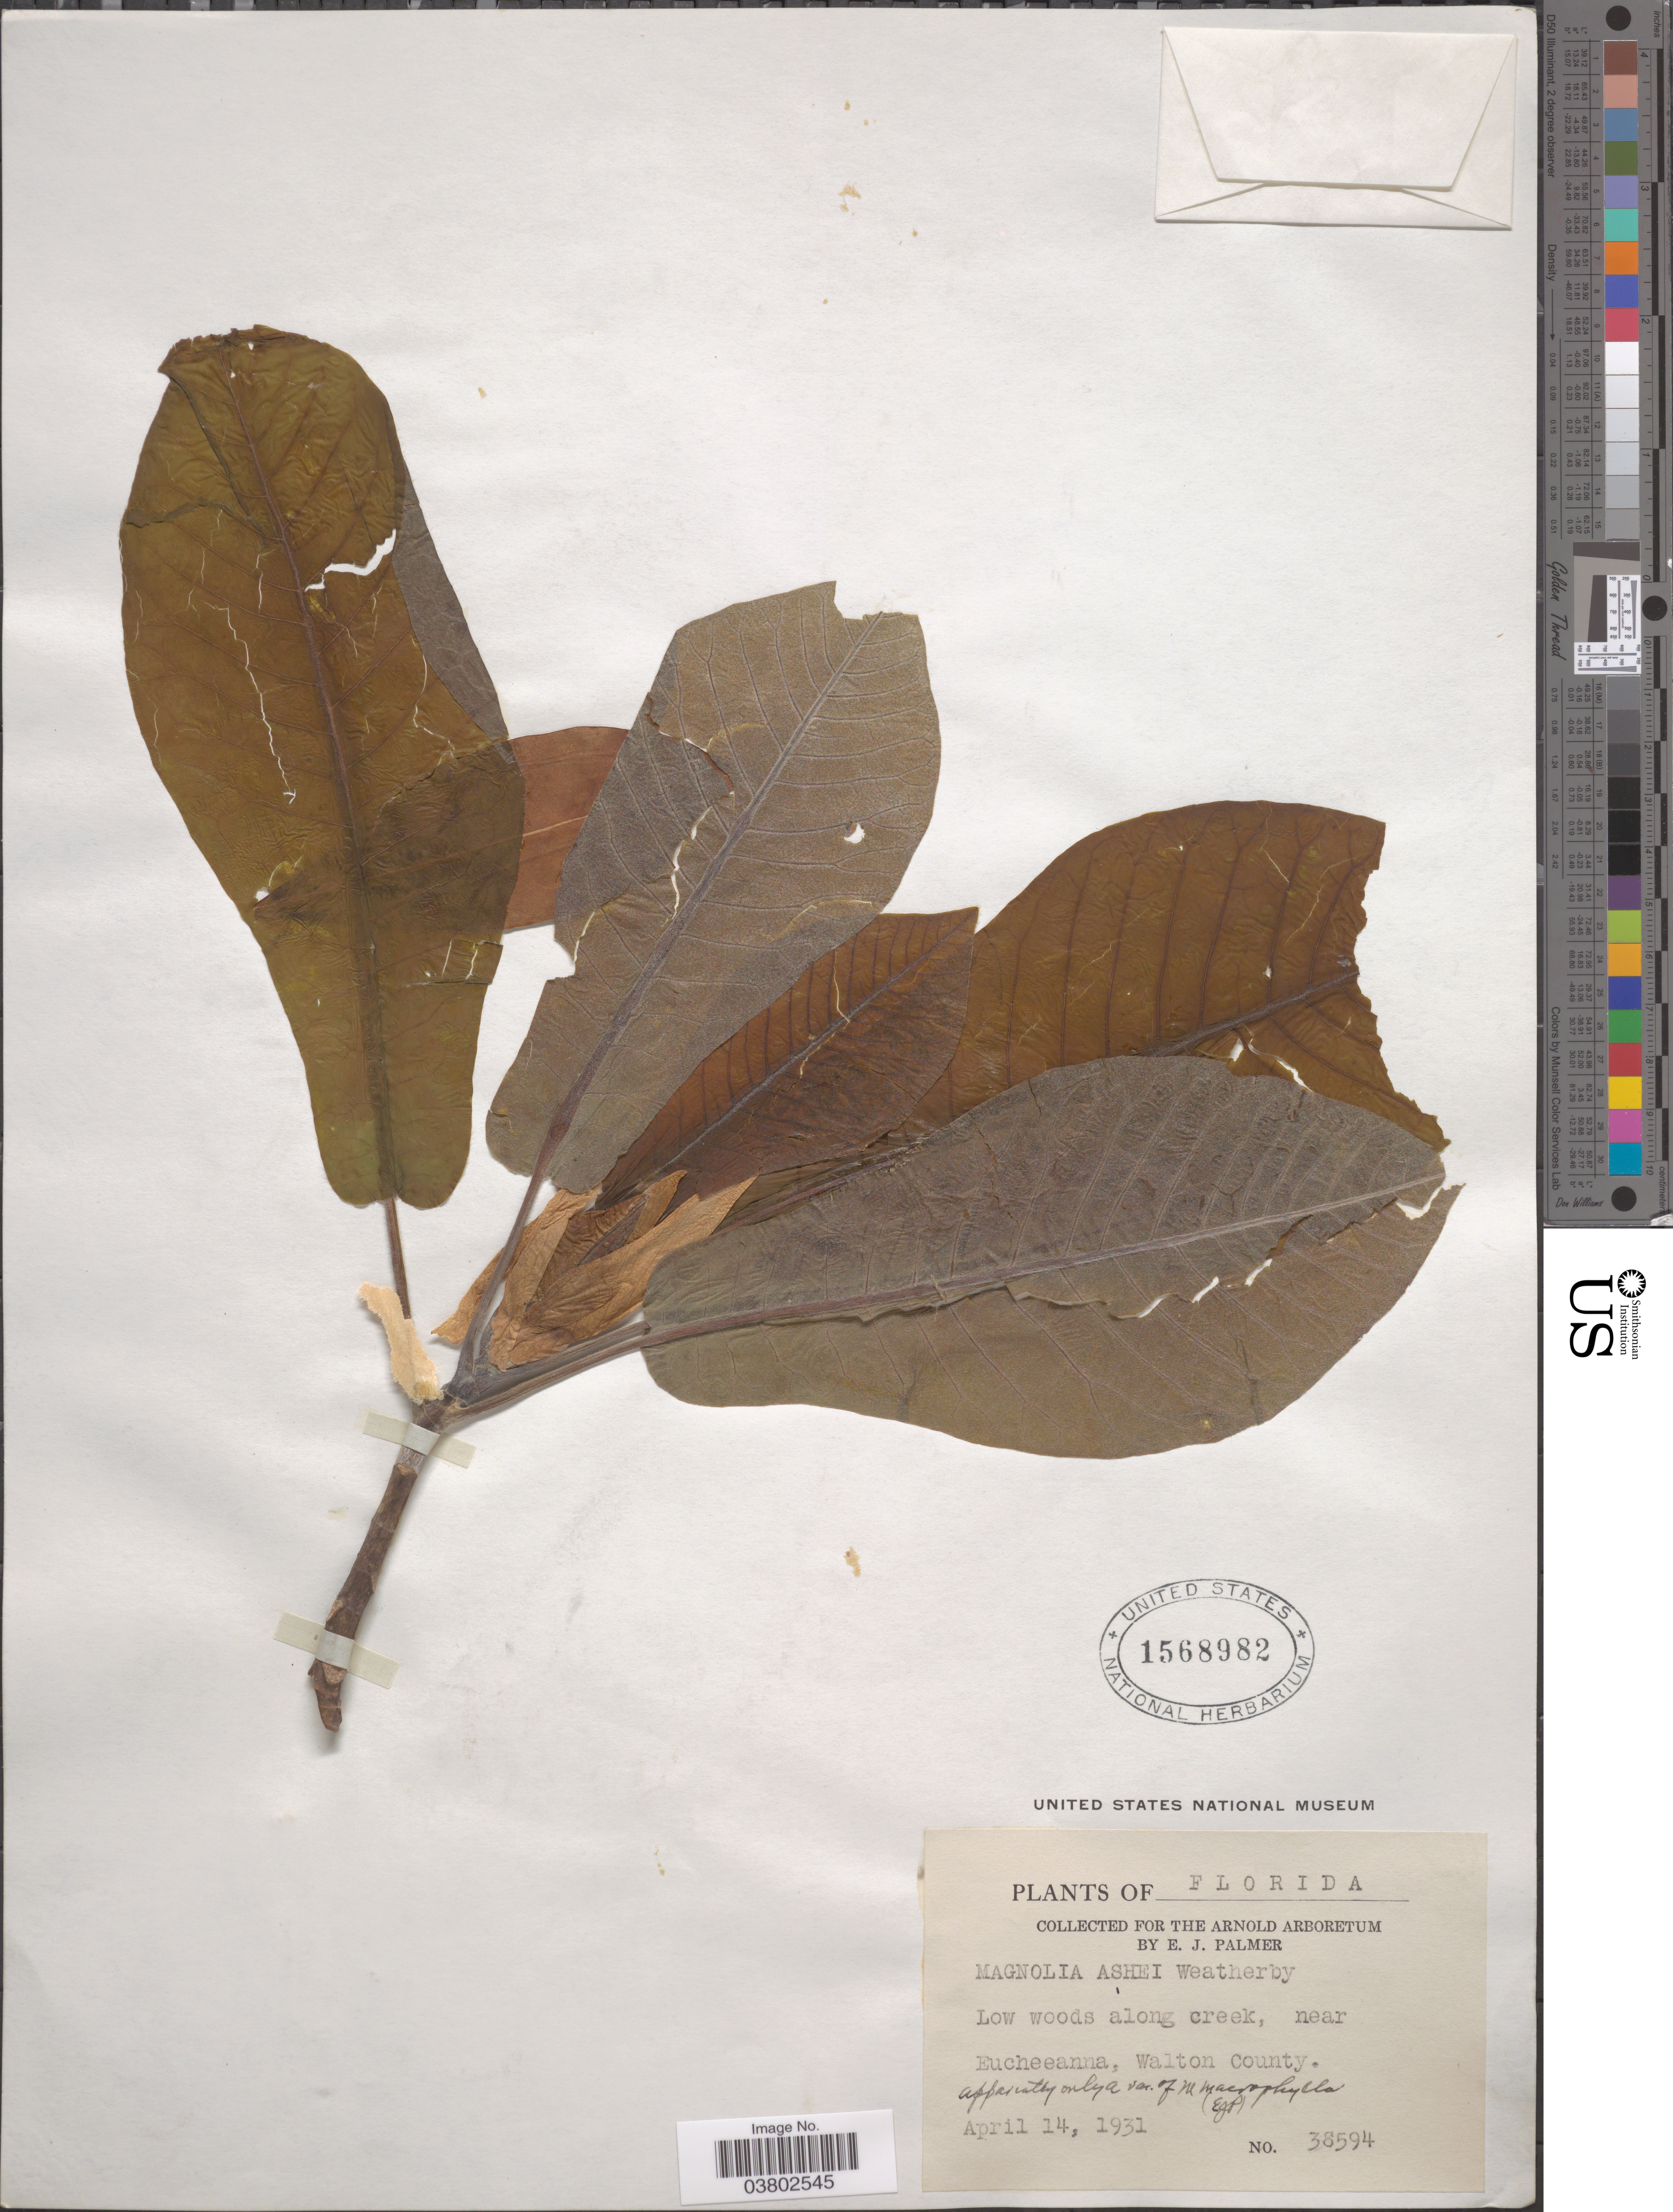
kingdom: Plantae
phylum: Tracheophyta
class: Magnoliopsida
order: Magnoliales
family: Magnoliaceae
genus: Magnolia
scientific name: Magnolia ashei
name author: Weath.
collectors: E. J. Palmer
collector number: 38594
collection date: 1931-04-14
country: United States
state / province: Florida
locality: Near Eucheeana, Walton County.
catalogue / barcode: US 1568982